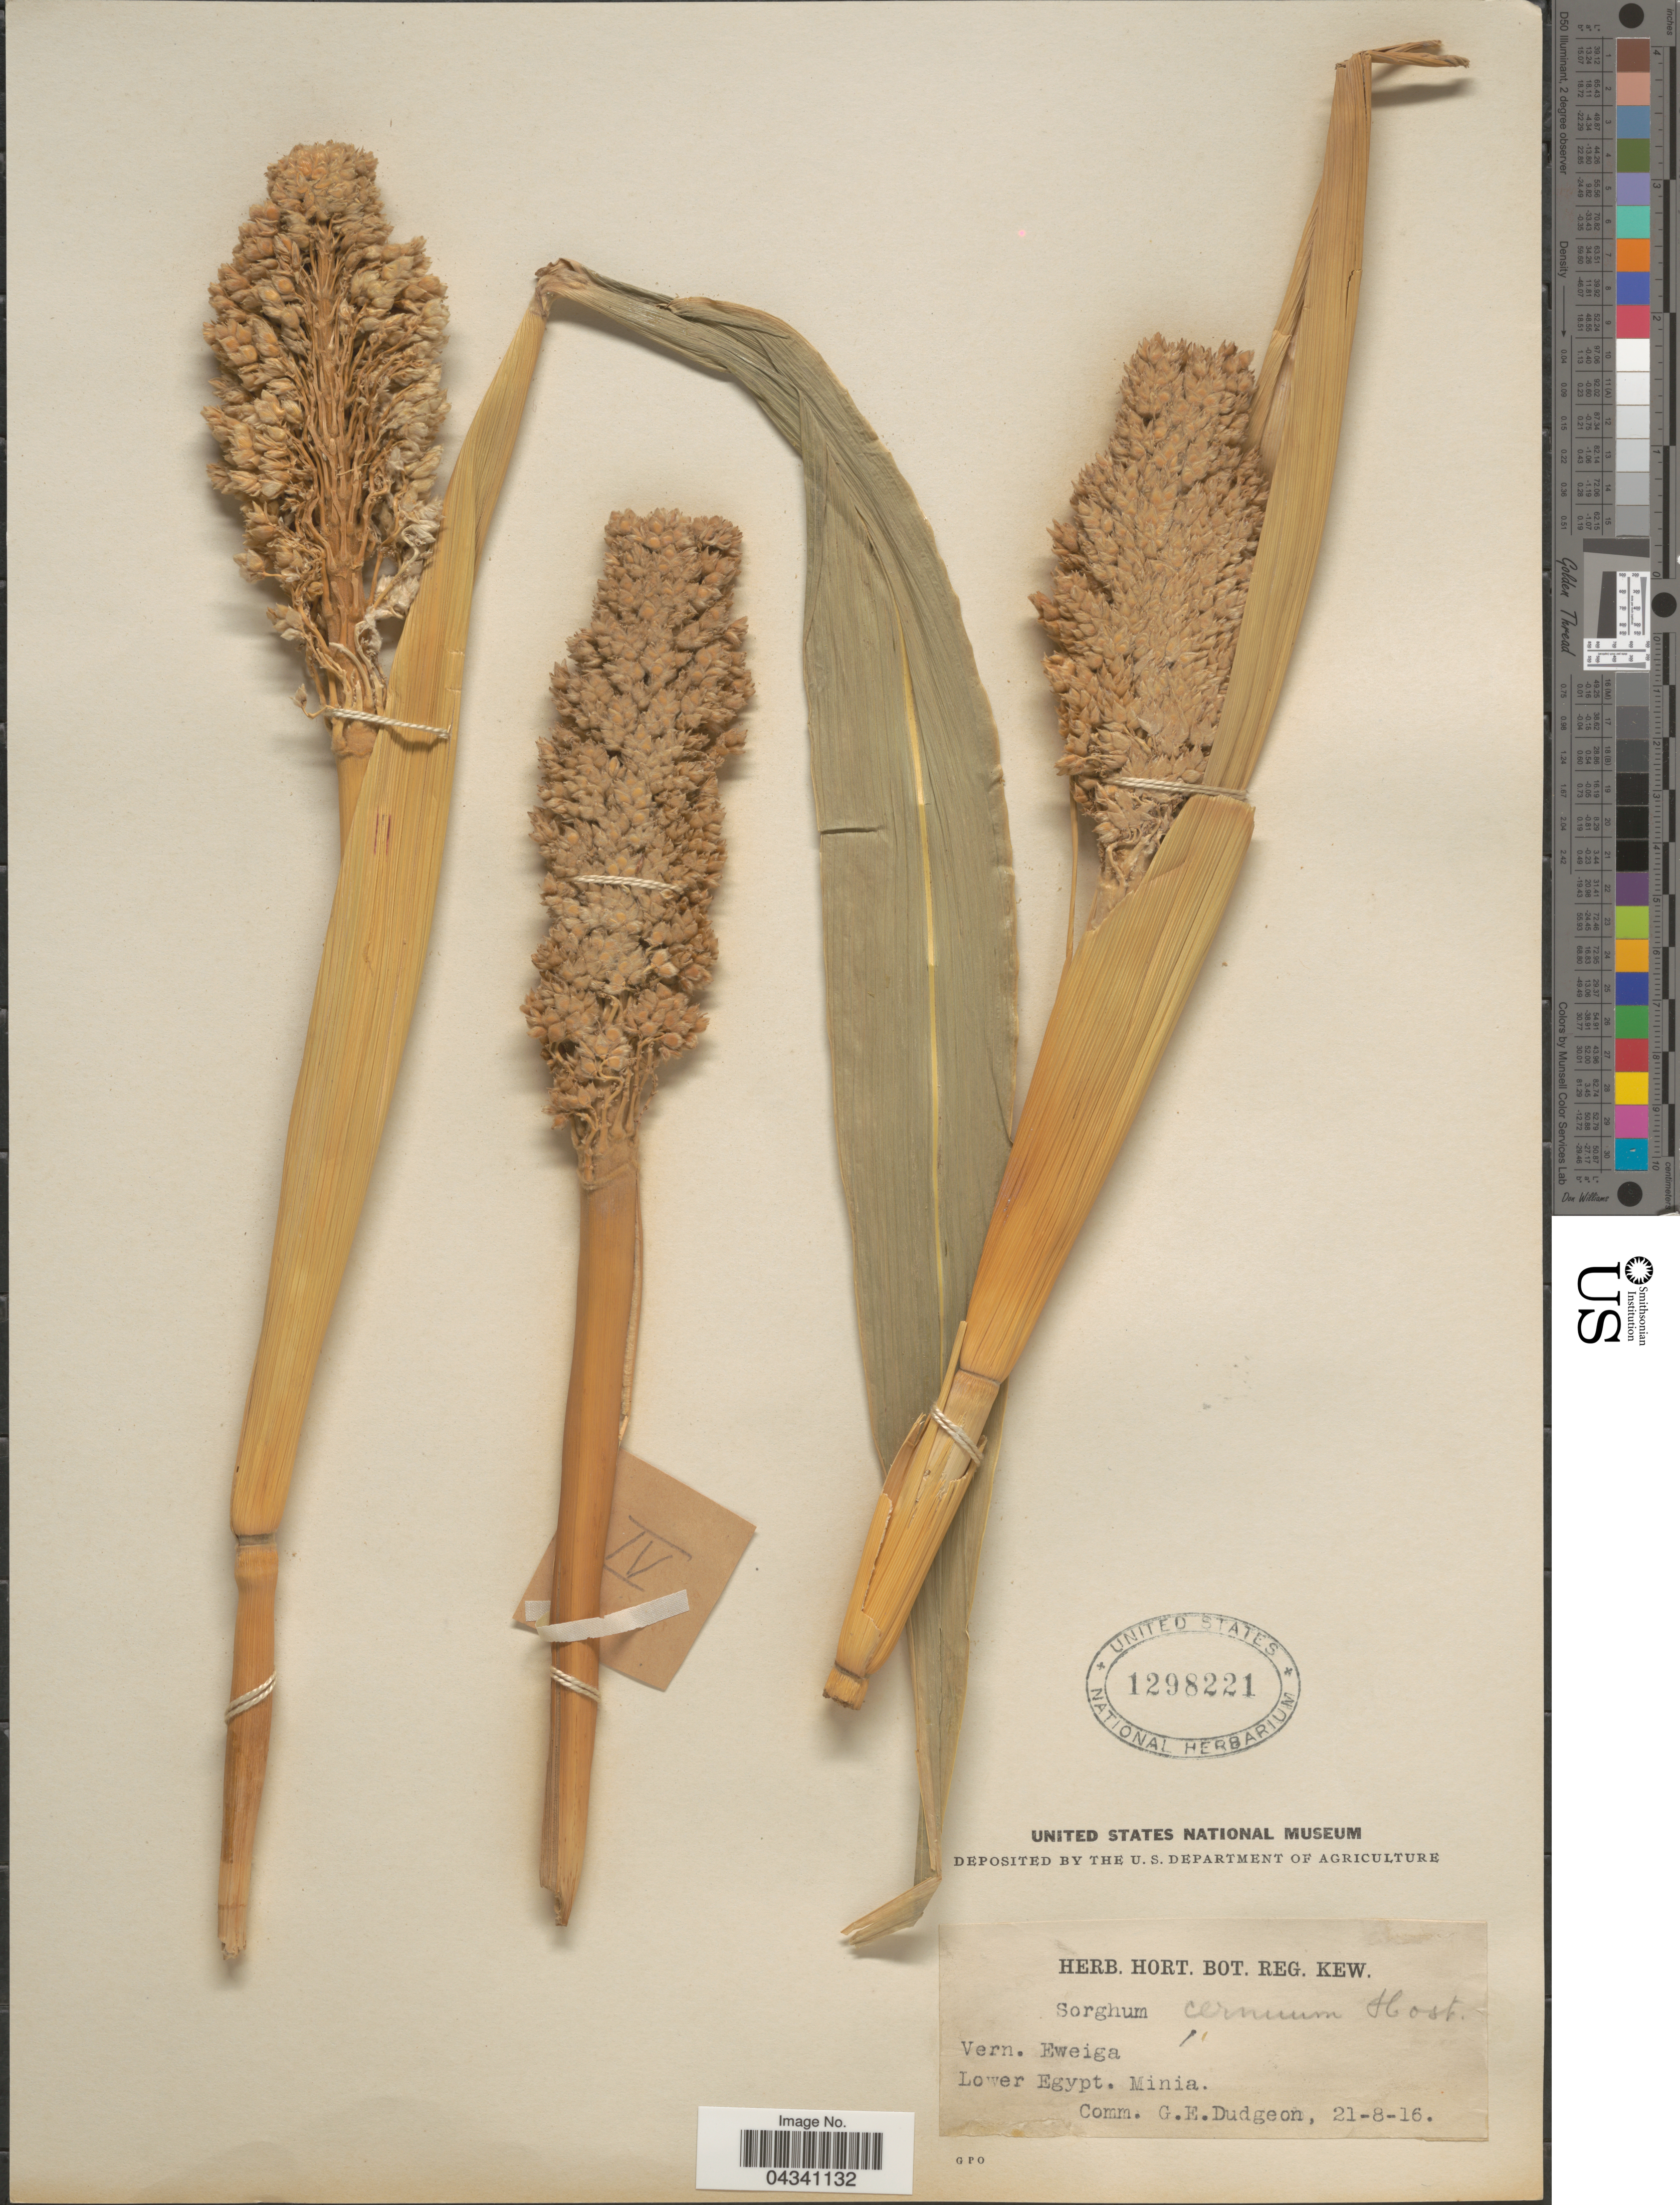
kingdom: Plantae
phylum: Tracheophyta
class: Liliopsida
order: Poales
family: Poaceae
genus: Sorghum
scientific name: Sorghum bicolor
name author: (L.) Moench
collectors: Ex herb. Hort. Bot. Reg. Kew.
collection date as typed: Transcribed d/m/y: 21/8/16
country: Egypt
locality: Vern. Eweiga. Lower Egypt. Minia.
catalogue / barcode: US 1298221